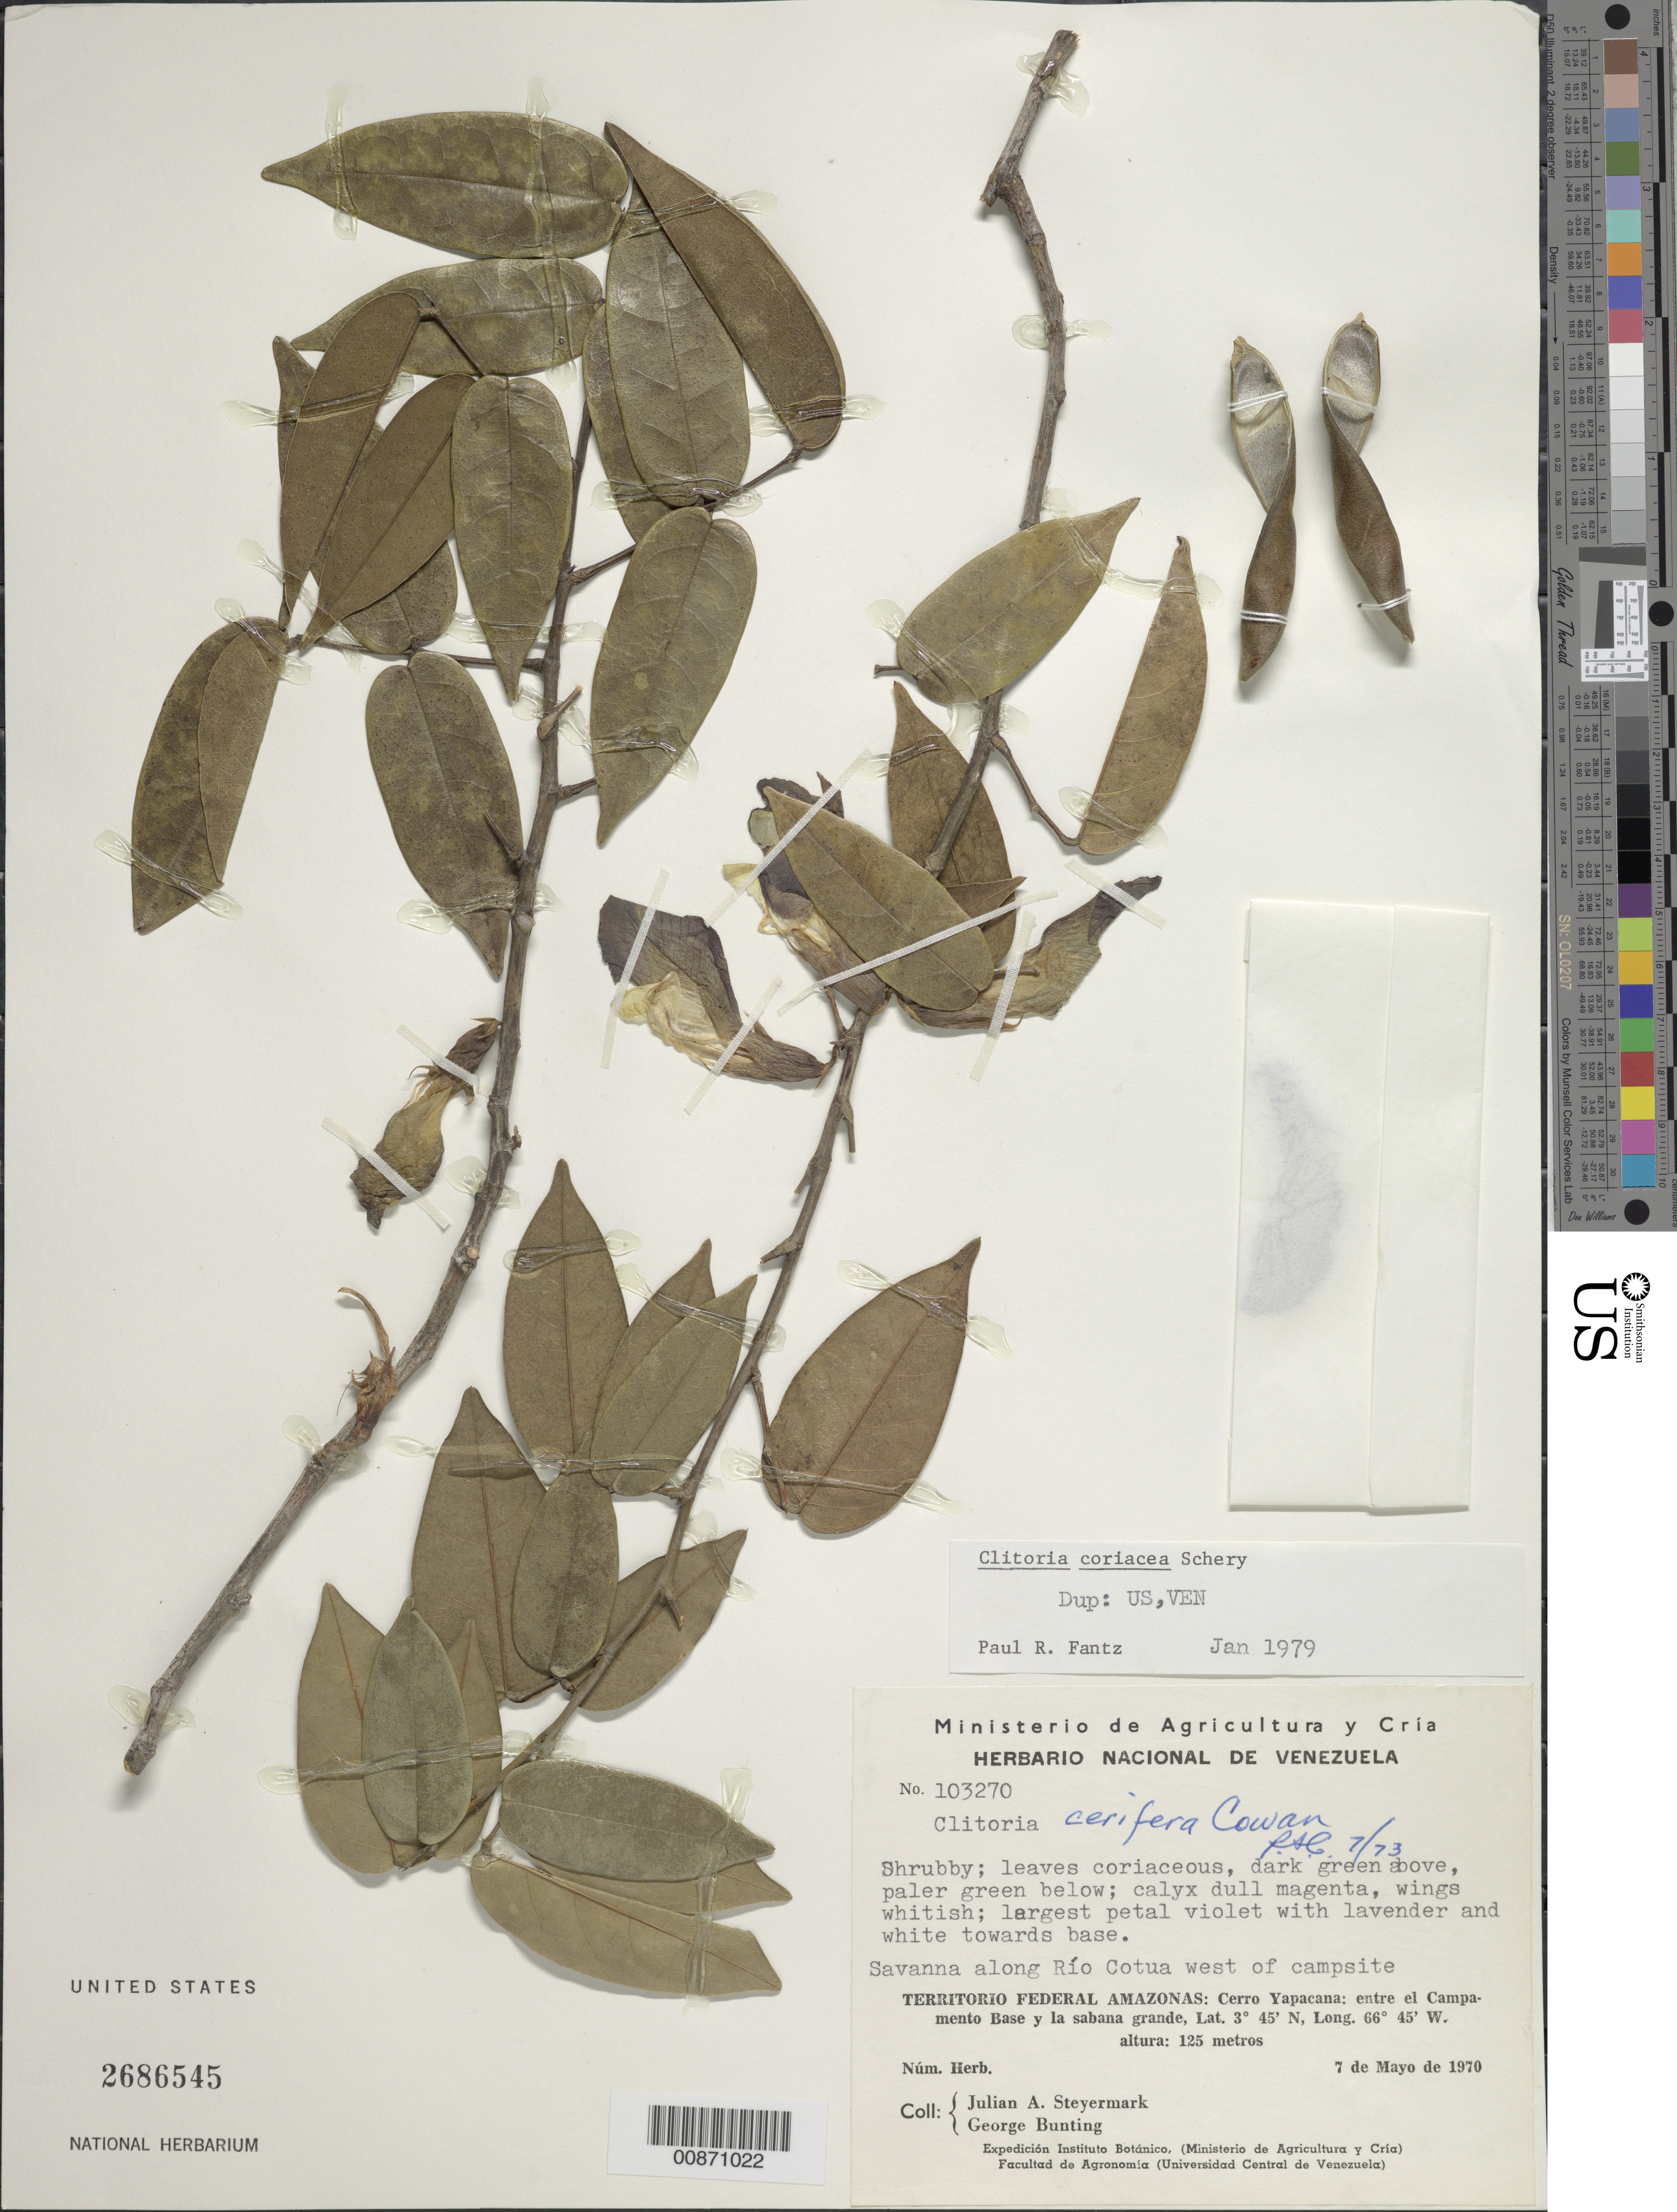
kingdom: Plantae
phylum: Tracheophyta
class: Magnoliopsida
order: Fabales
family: Fabaceae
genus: Clitoria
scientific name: Clitoria coriacea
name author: Schery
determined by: Fantz, P. R., (FLAS), University of Florida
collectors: J. Steyermark & G. S. Bunting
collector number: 103270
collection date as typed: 7-May-70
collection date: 1970-05-07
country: Venezuela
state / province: Amazonas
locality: Cerro Yapacána, entre el Campamento Base y la sabana grande; along Rio Cotua west of campsite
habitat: Savanna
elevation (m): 125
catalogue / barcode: US 2686545